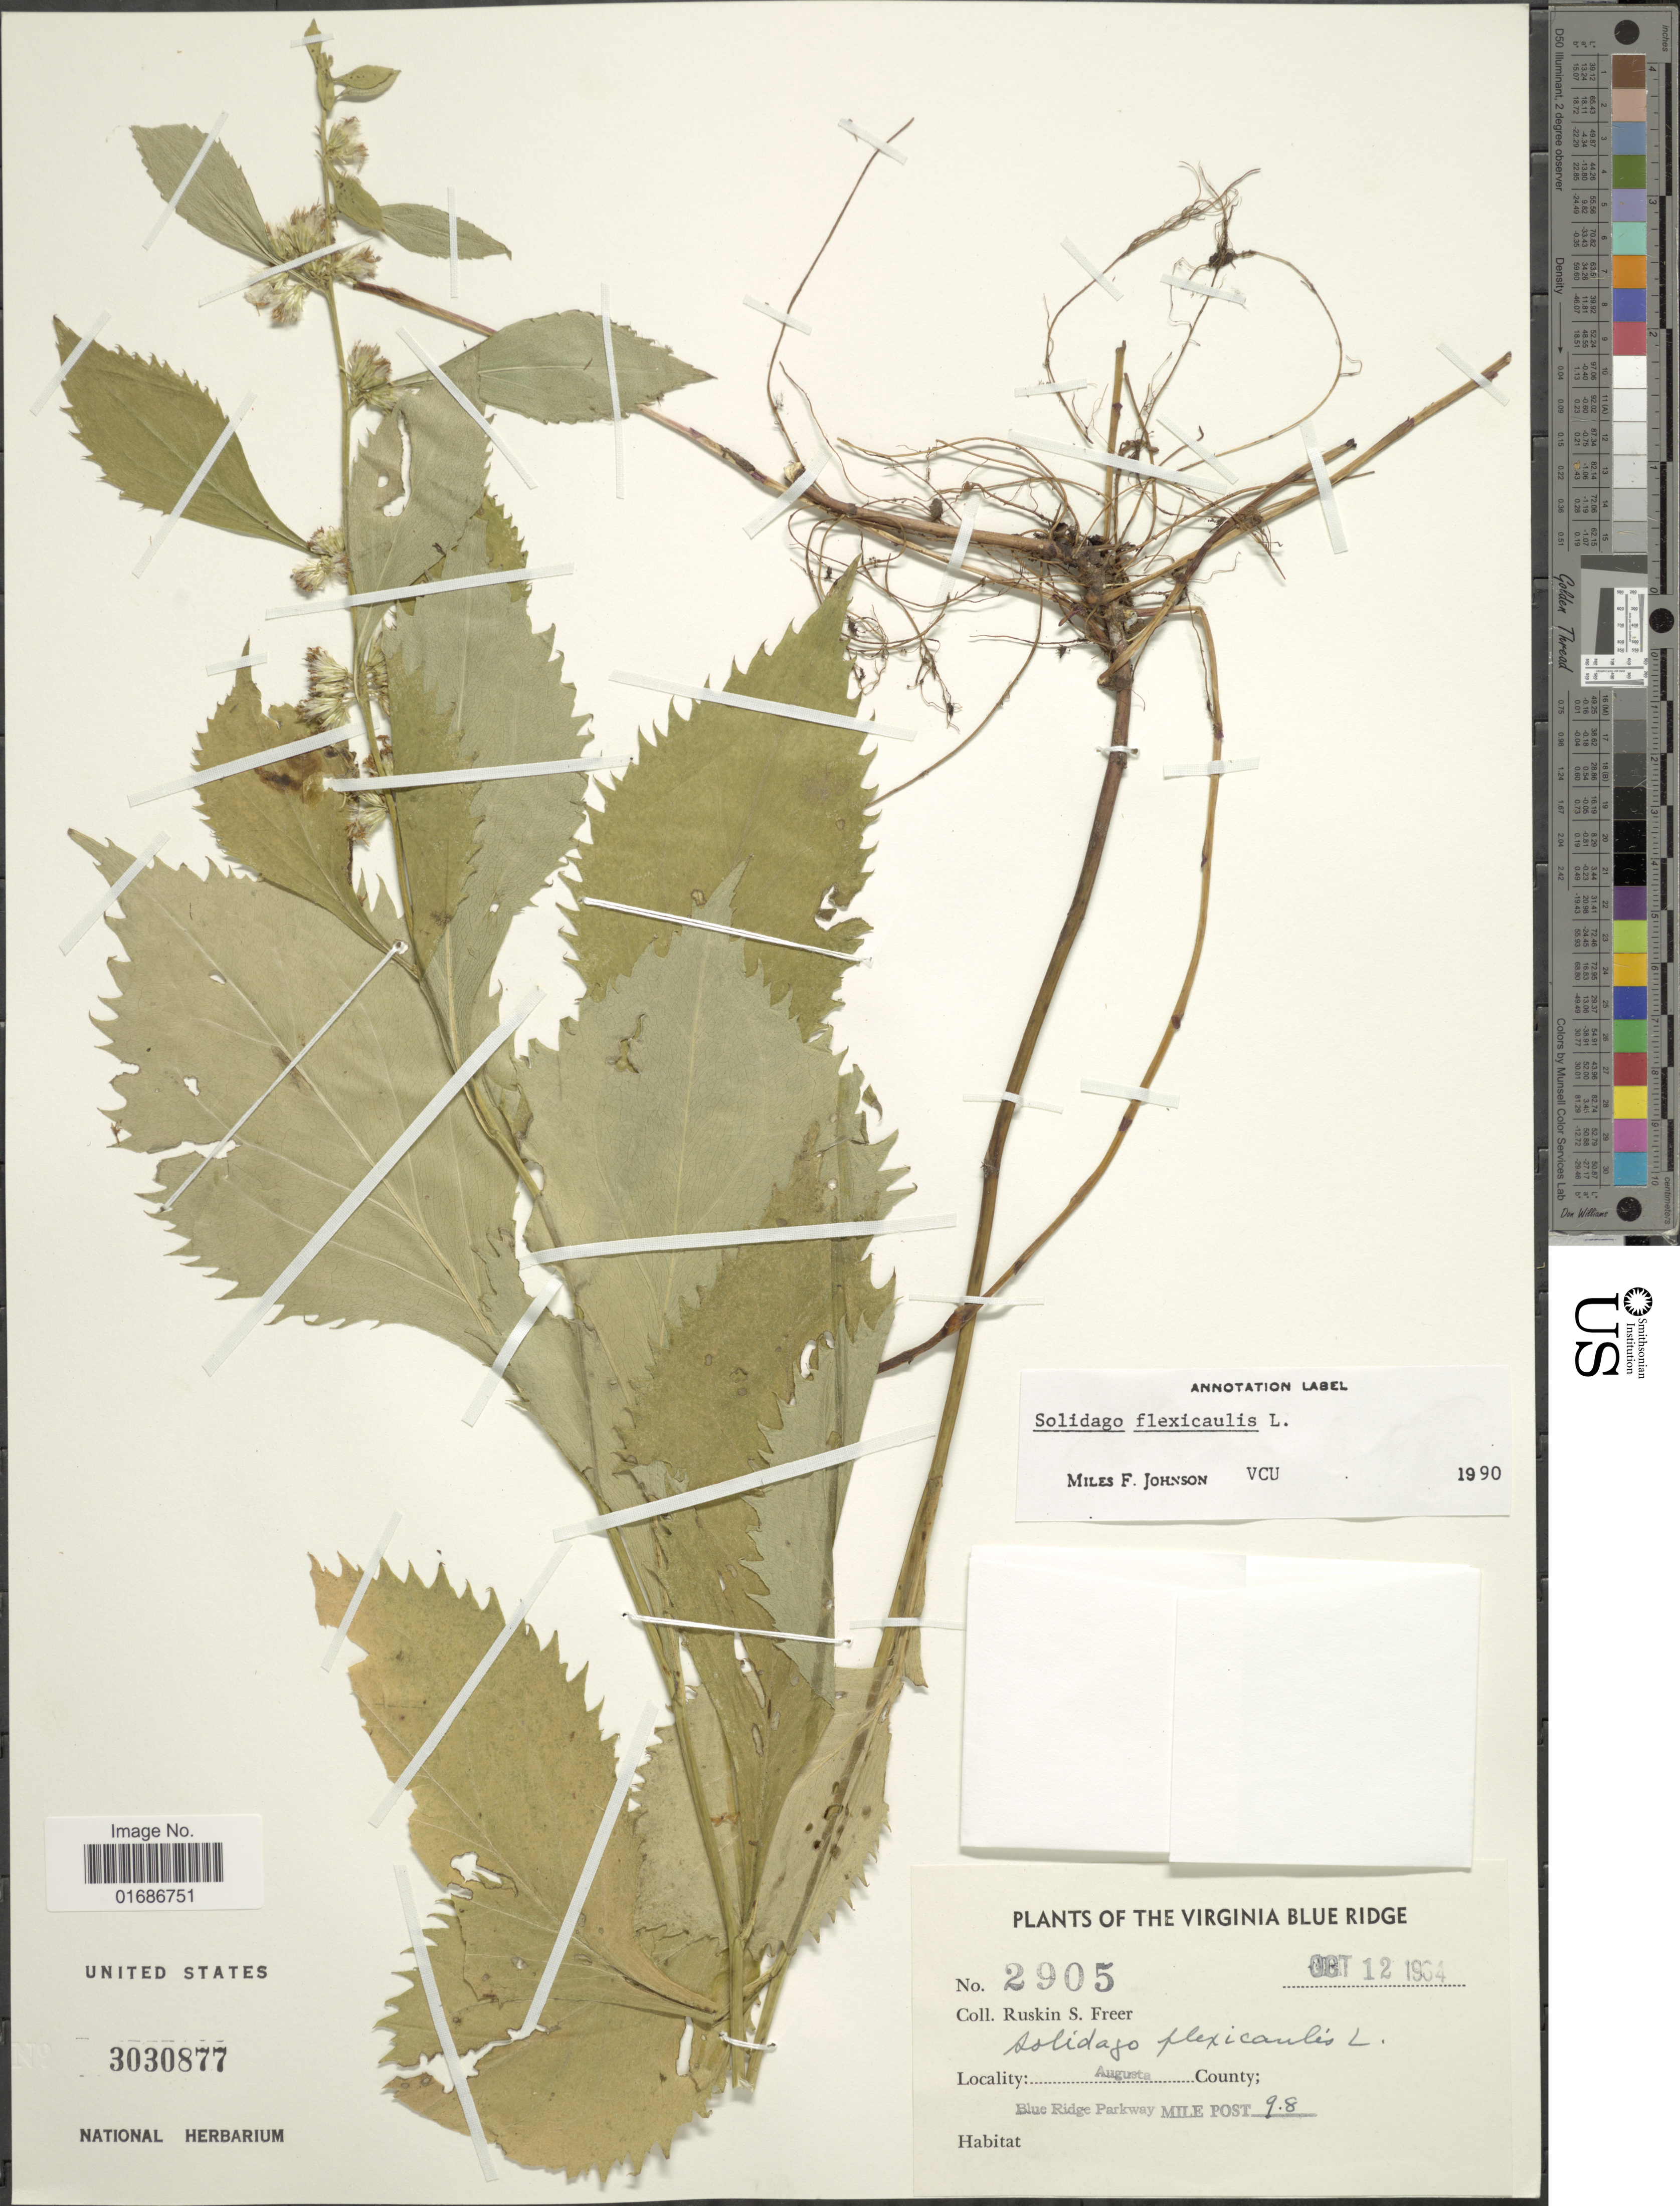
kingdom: Plantae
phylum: Tracheophyta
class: Magnoliopsida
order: Asterales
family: Asteraceae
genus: Solidago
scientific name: Solidago flexicaulis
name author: L.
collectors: R. Freer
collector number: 2905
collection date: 1984-10-12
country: United States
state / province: Virginia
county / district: Augusta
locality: The Virginia Blue Ridge, Augusta County, Blue Ridge Parkway Mile Post 9.8